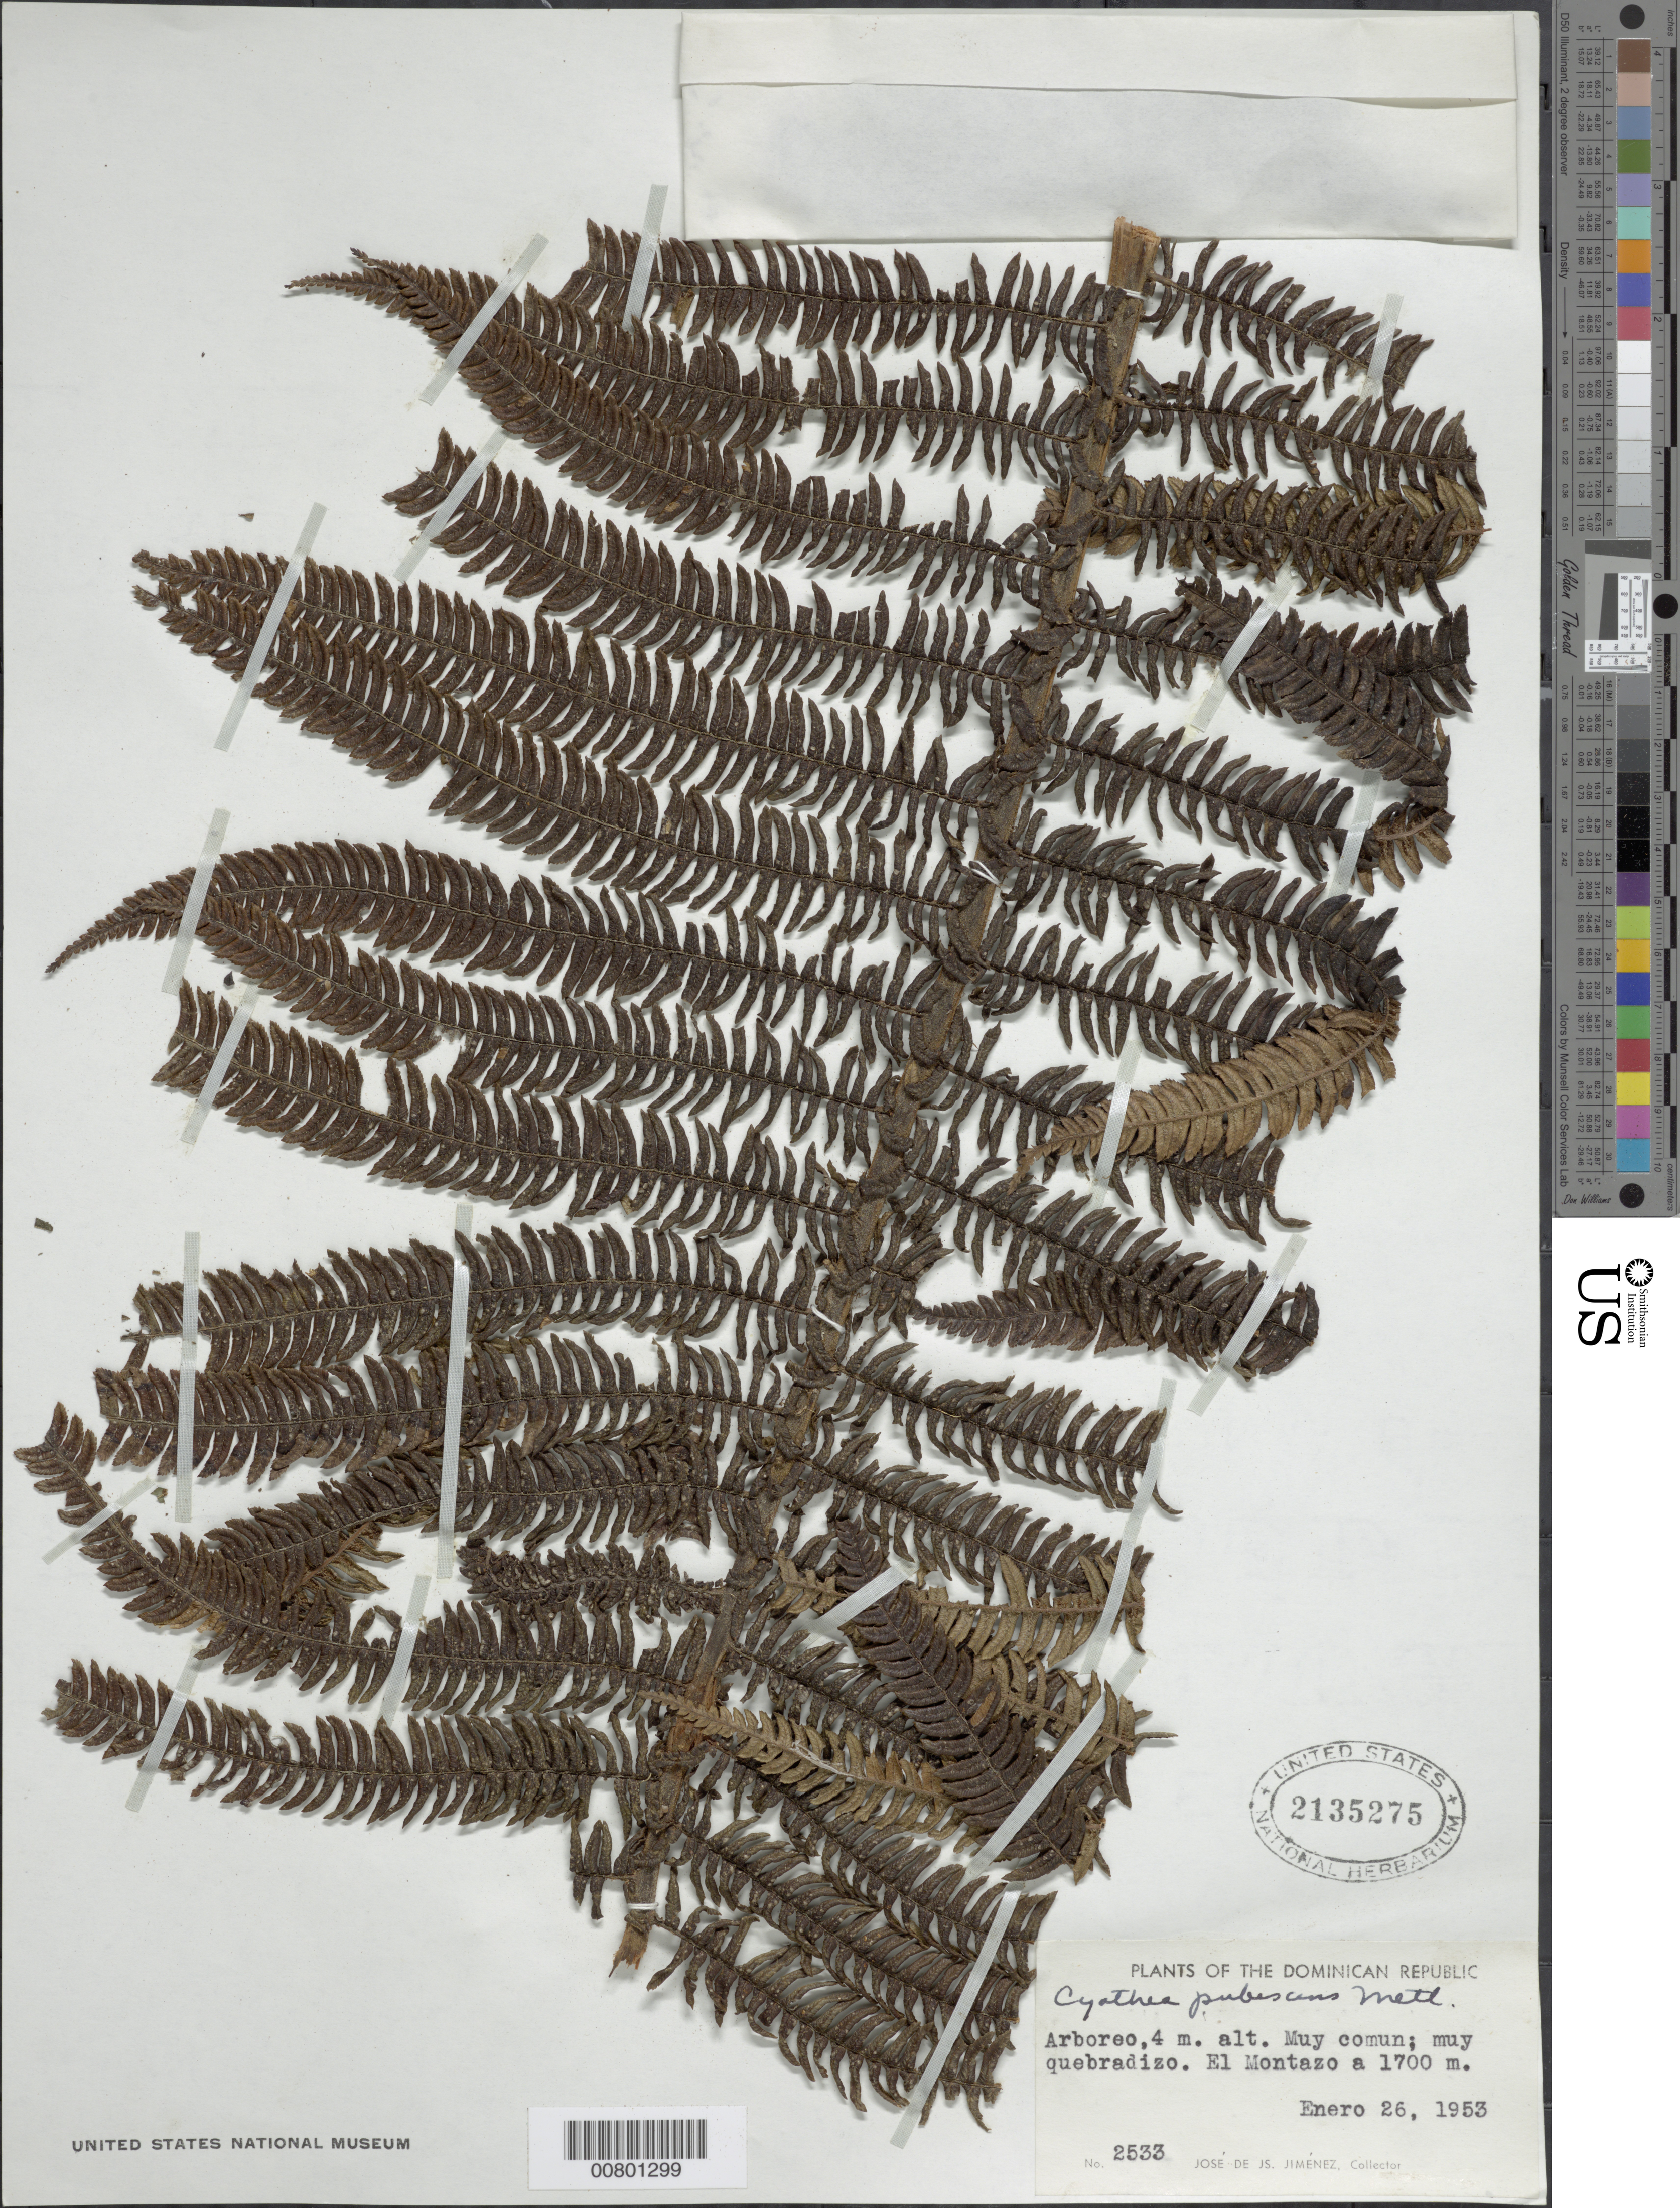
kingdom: Plantae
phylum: Tracheophyta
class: Polypodiopsida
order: Cyatheales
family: Cyatheaceae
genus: Alsophila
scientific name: Alsophila minor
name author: (D.C. Eaton) R.M. Tryon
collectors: J. J. Jiménez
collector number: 2533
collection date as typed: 26 Jan 1953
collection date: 1953-01-26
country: Dominican Republic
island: Hispaniola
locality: El Montazo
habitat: Muy quebradizo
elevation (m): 1700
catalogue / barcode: US 2135275